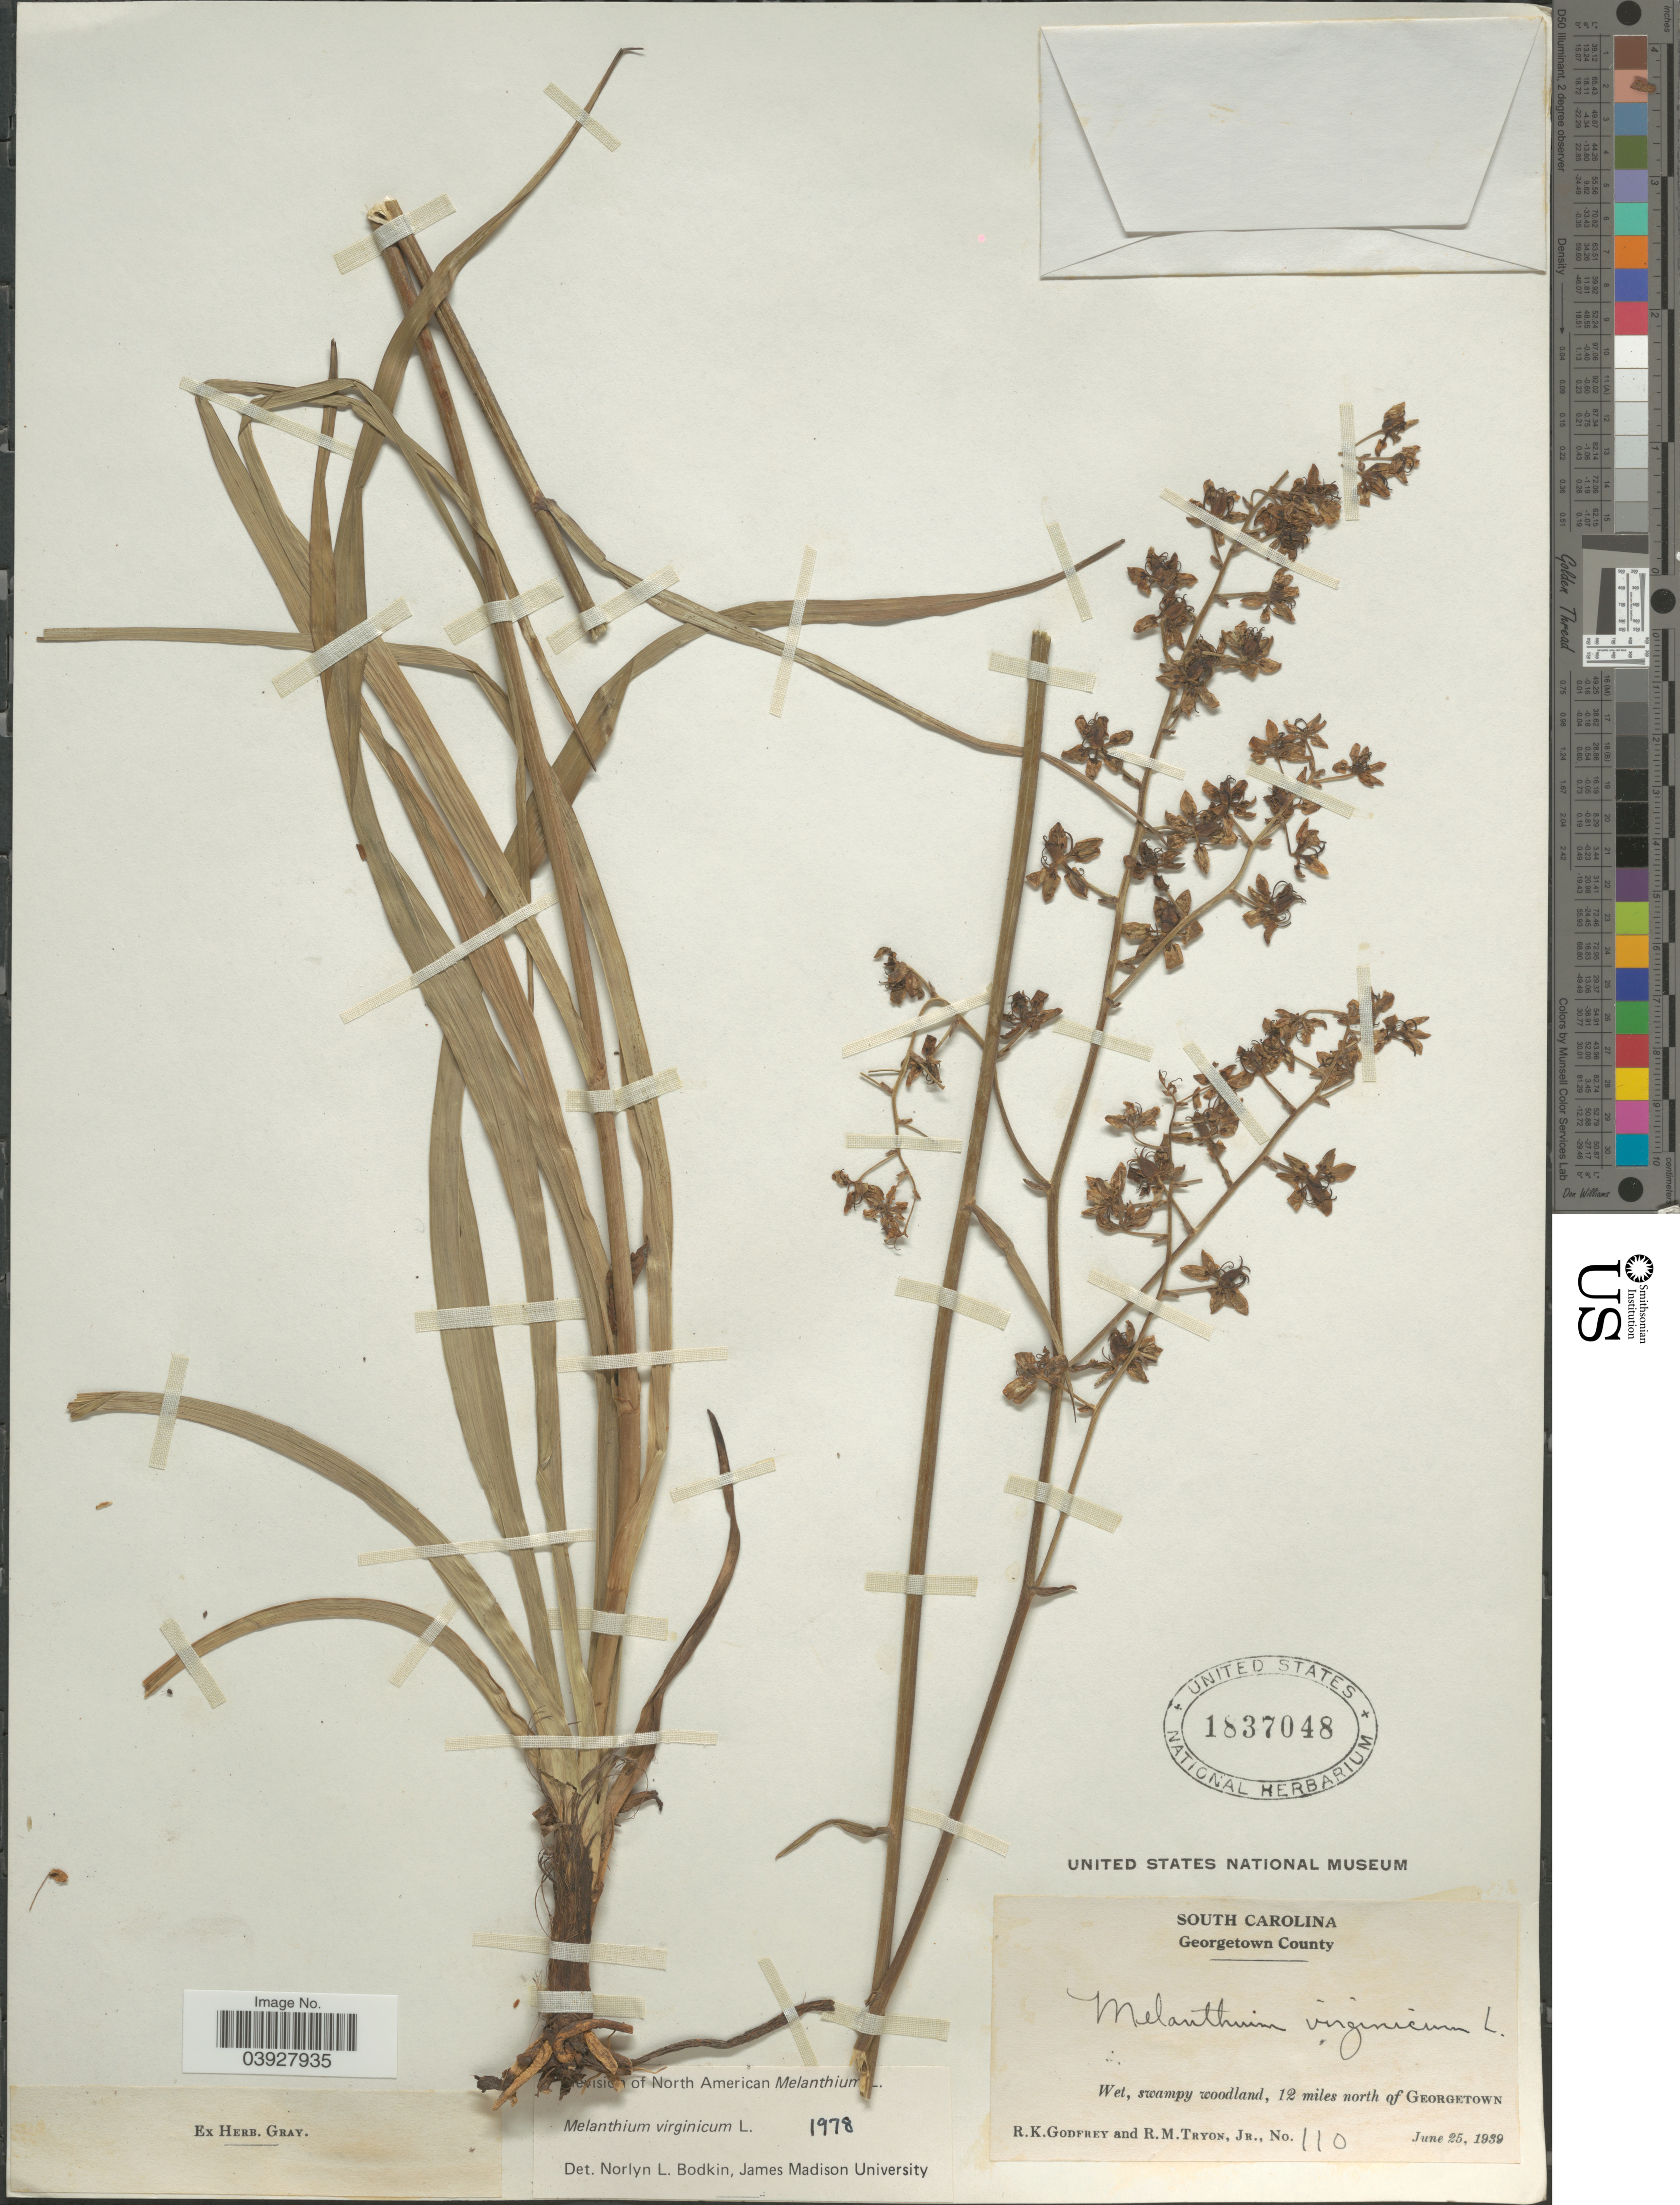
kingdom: Plantae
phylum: Tracheophyta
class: Liliopsida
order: Liliales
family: Melanthiaceae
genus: Melanthium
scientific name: Melanthium virginicum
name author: L.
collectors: R. K. Godfrey & R. Tryon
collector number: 110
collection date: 1939-06-25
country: United States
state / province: South Carolina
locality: Georgetown County. 12 miles north of Georgetown.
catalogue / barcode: US 1837048